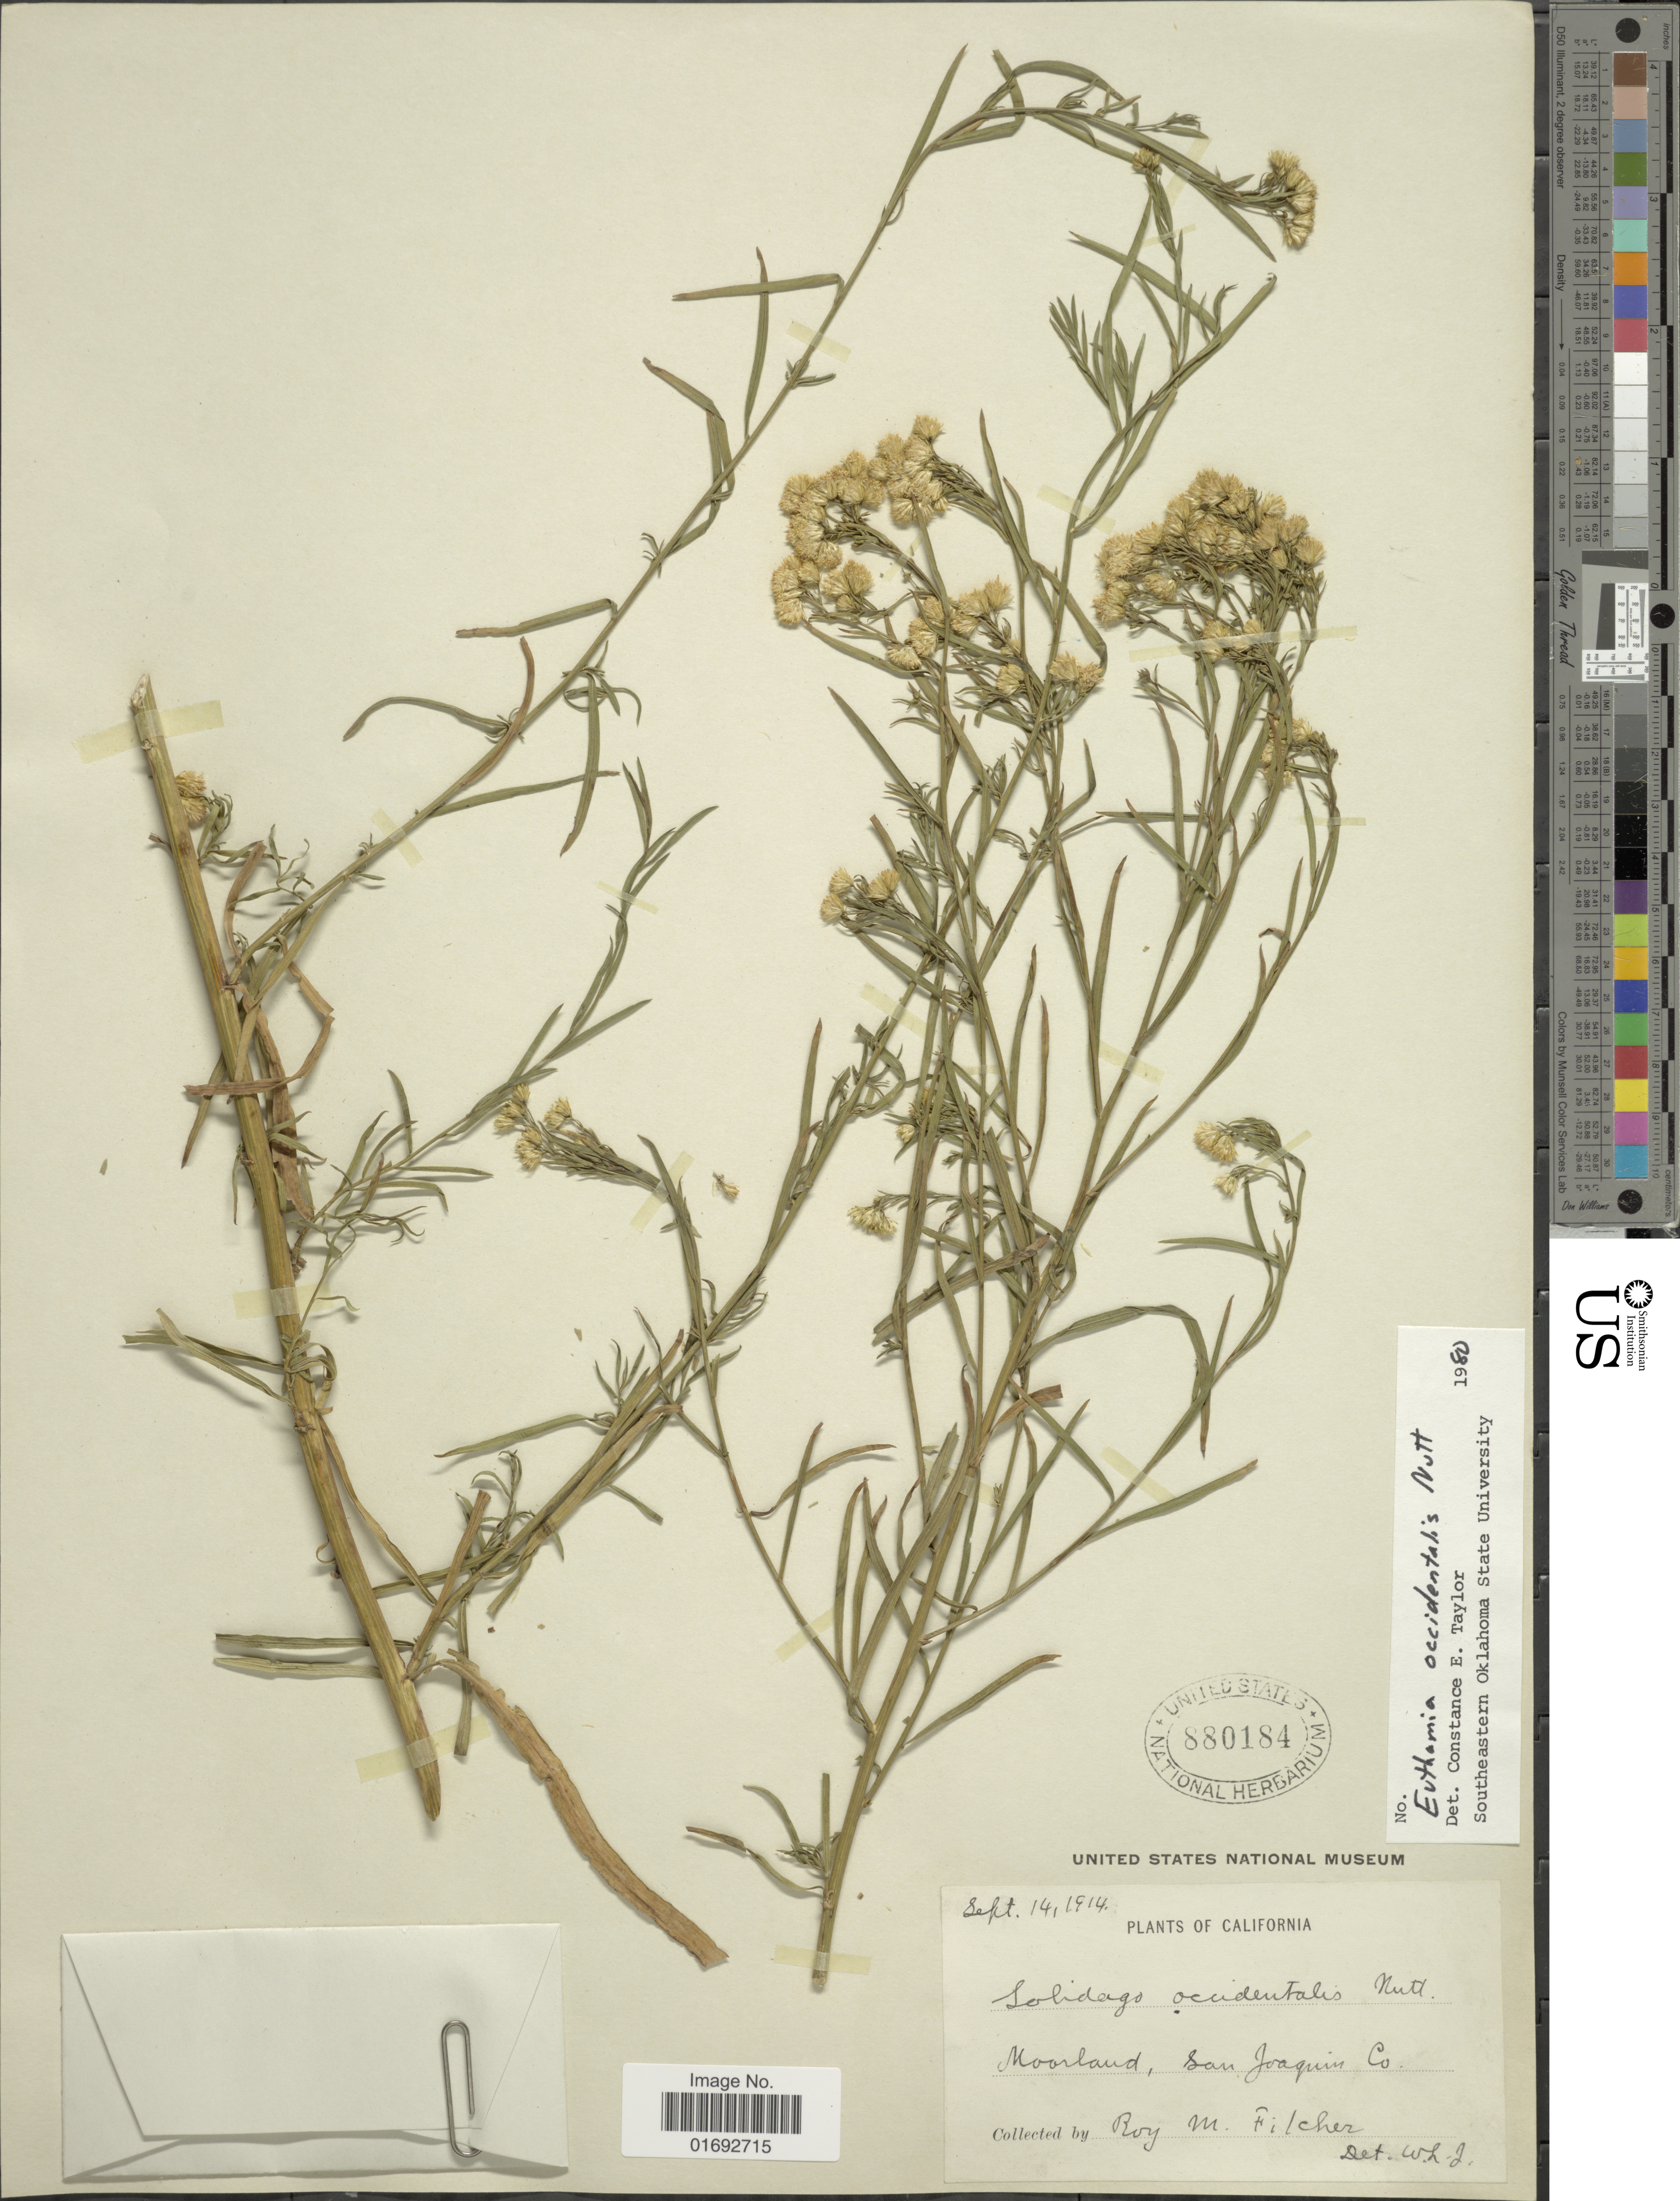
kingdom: Plantae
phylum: Tracheophyta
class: Magnoliopsida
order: Asterales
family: Asteraceae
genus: Euthamia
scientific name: Euthamia occidentalis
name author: Nutt.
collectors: R. M. Filcher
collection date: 1914-09-14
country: United States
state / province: California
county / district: San Joaquin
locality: Moorland, San Joaquin Co.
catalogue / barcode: US 880184